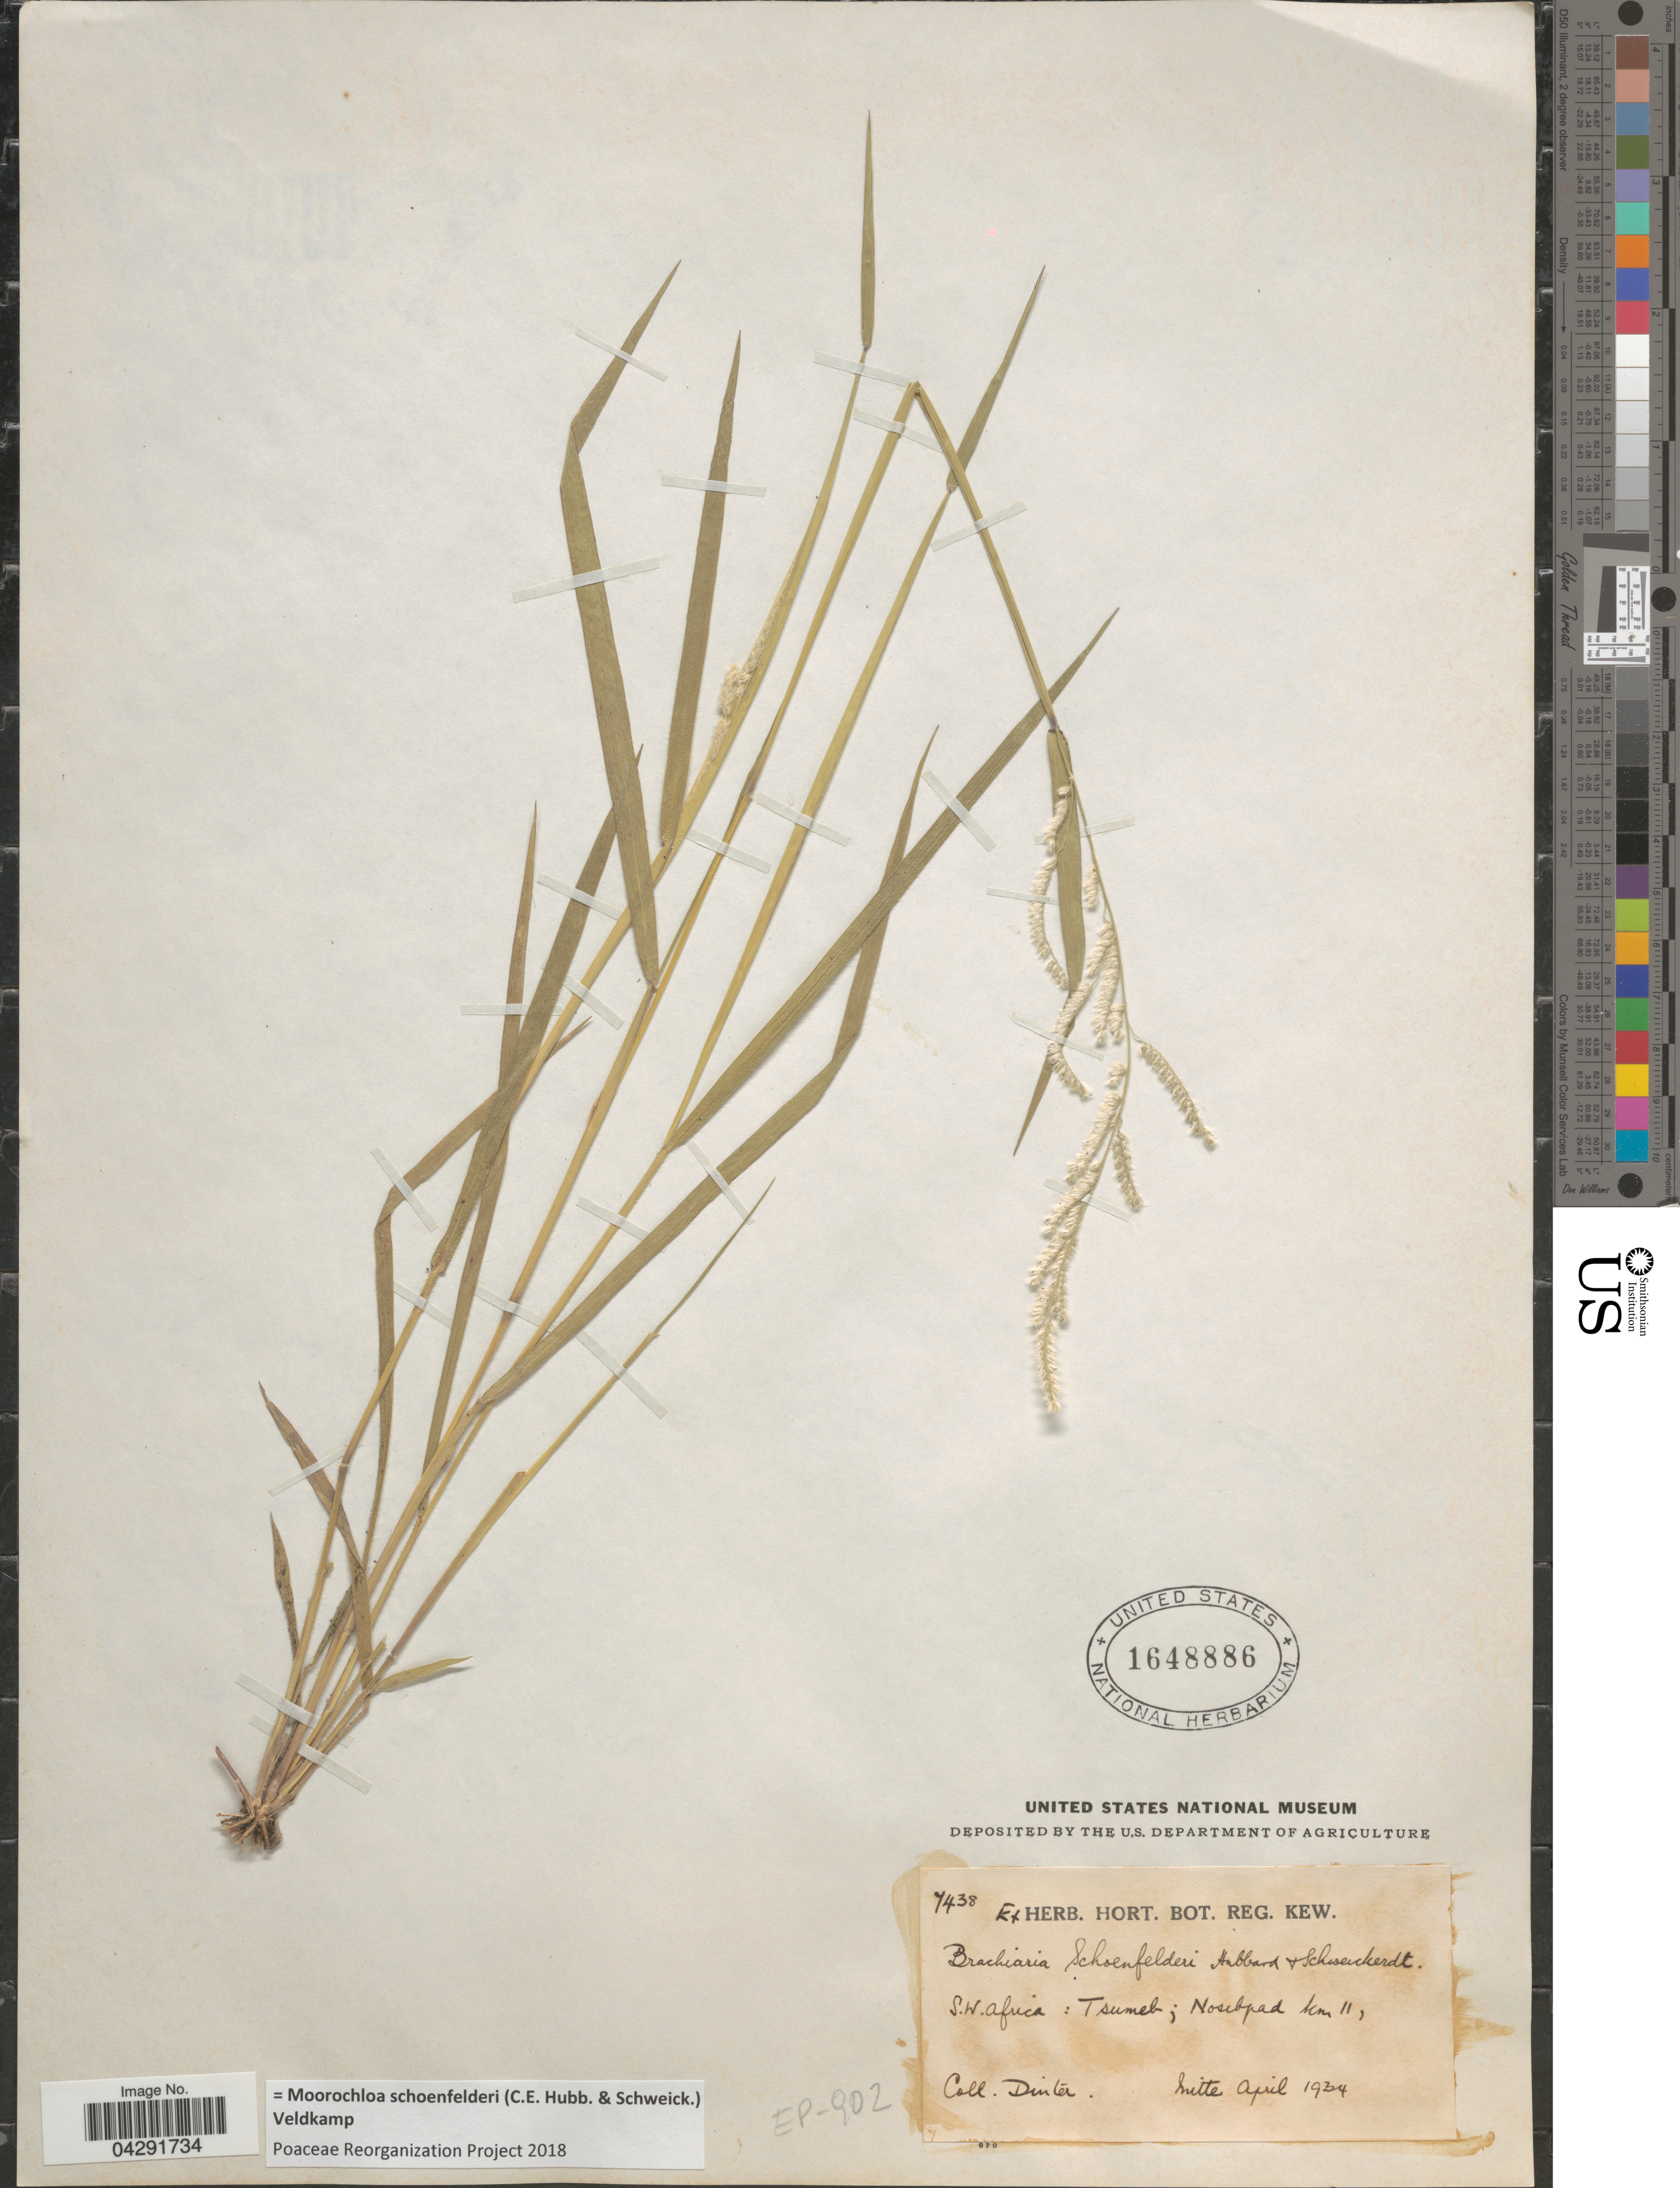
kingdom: Plantae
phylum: Tracheophyta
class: Liliopsida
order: Poales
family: Poaceae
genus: Moorochloa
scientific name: Moorochloa schoenfelderi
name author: (C. E. Hubb. & Schweick.) Veldkamp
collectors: Dinter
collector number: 7438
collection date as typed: Smitte* April 1934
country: Namibia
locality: S.W. Africa: Tsumeb; Nosibpad km 11.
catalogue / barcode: US 1648886